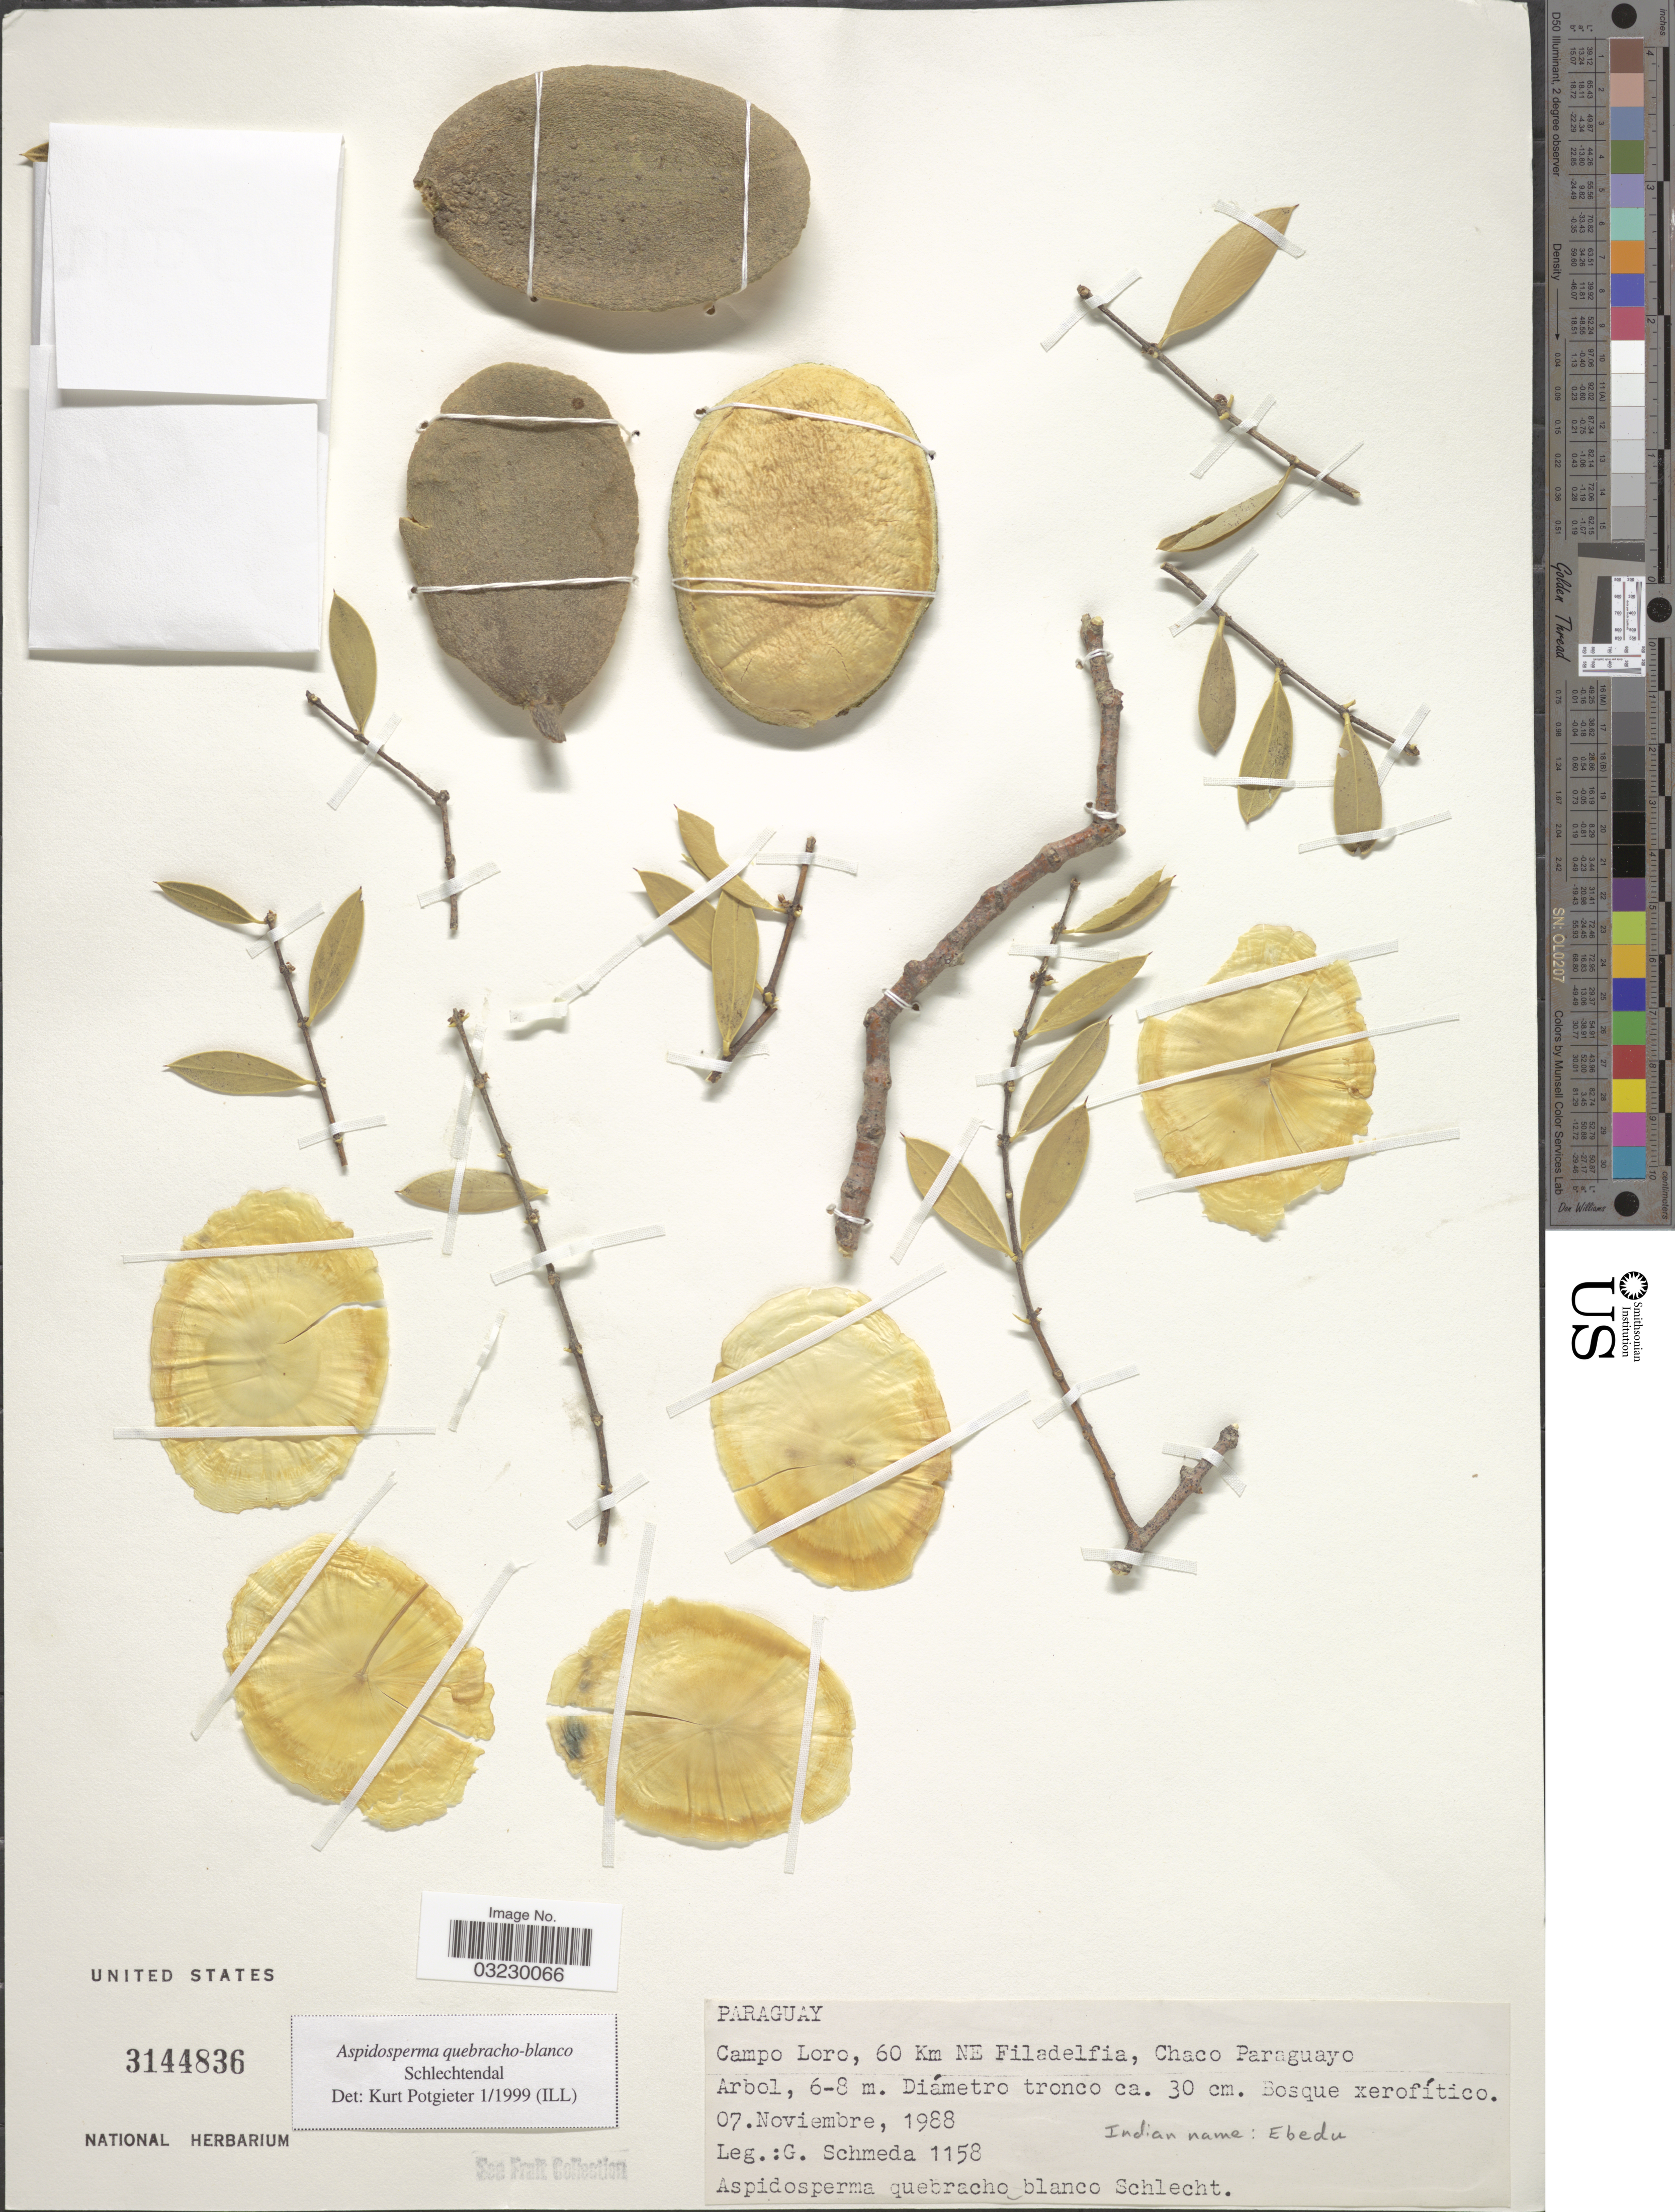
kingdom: Plantae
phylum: Tracheophyta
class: Magnoliopsida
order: Gentianales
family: Apocynaceae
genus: Aspidosperma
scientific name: Aspidosperma quebracho-blanco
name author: Schltdl.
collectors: G. Schmeda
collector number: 1158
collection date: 1988-11-07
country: Paraguay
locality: Campo Loro, 60 Km NE Filadelfia, Chaco Paraguayo.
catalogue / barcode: US 3144836